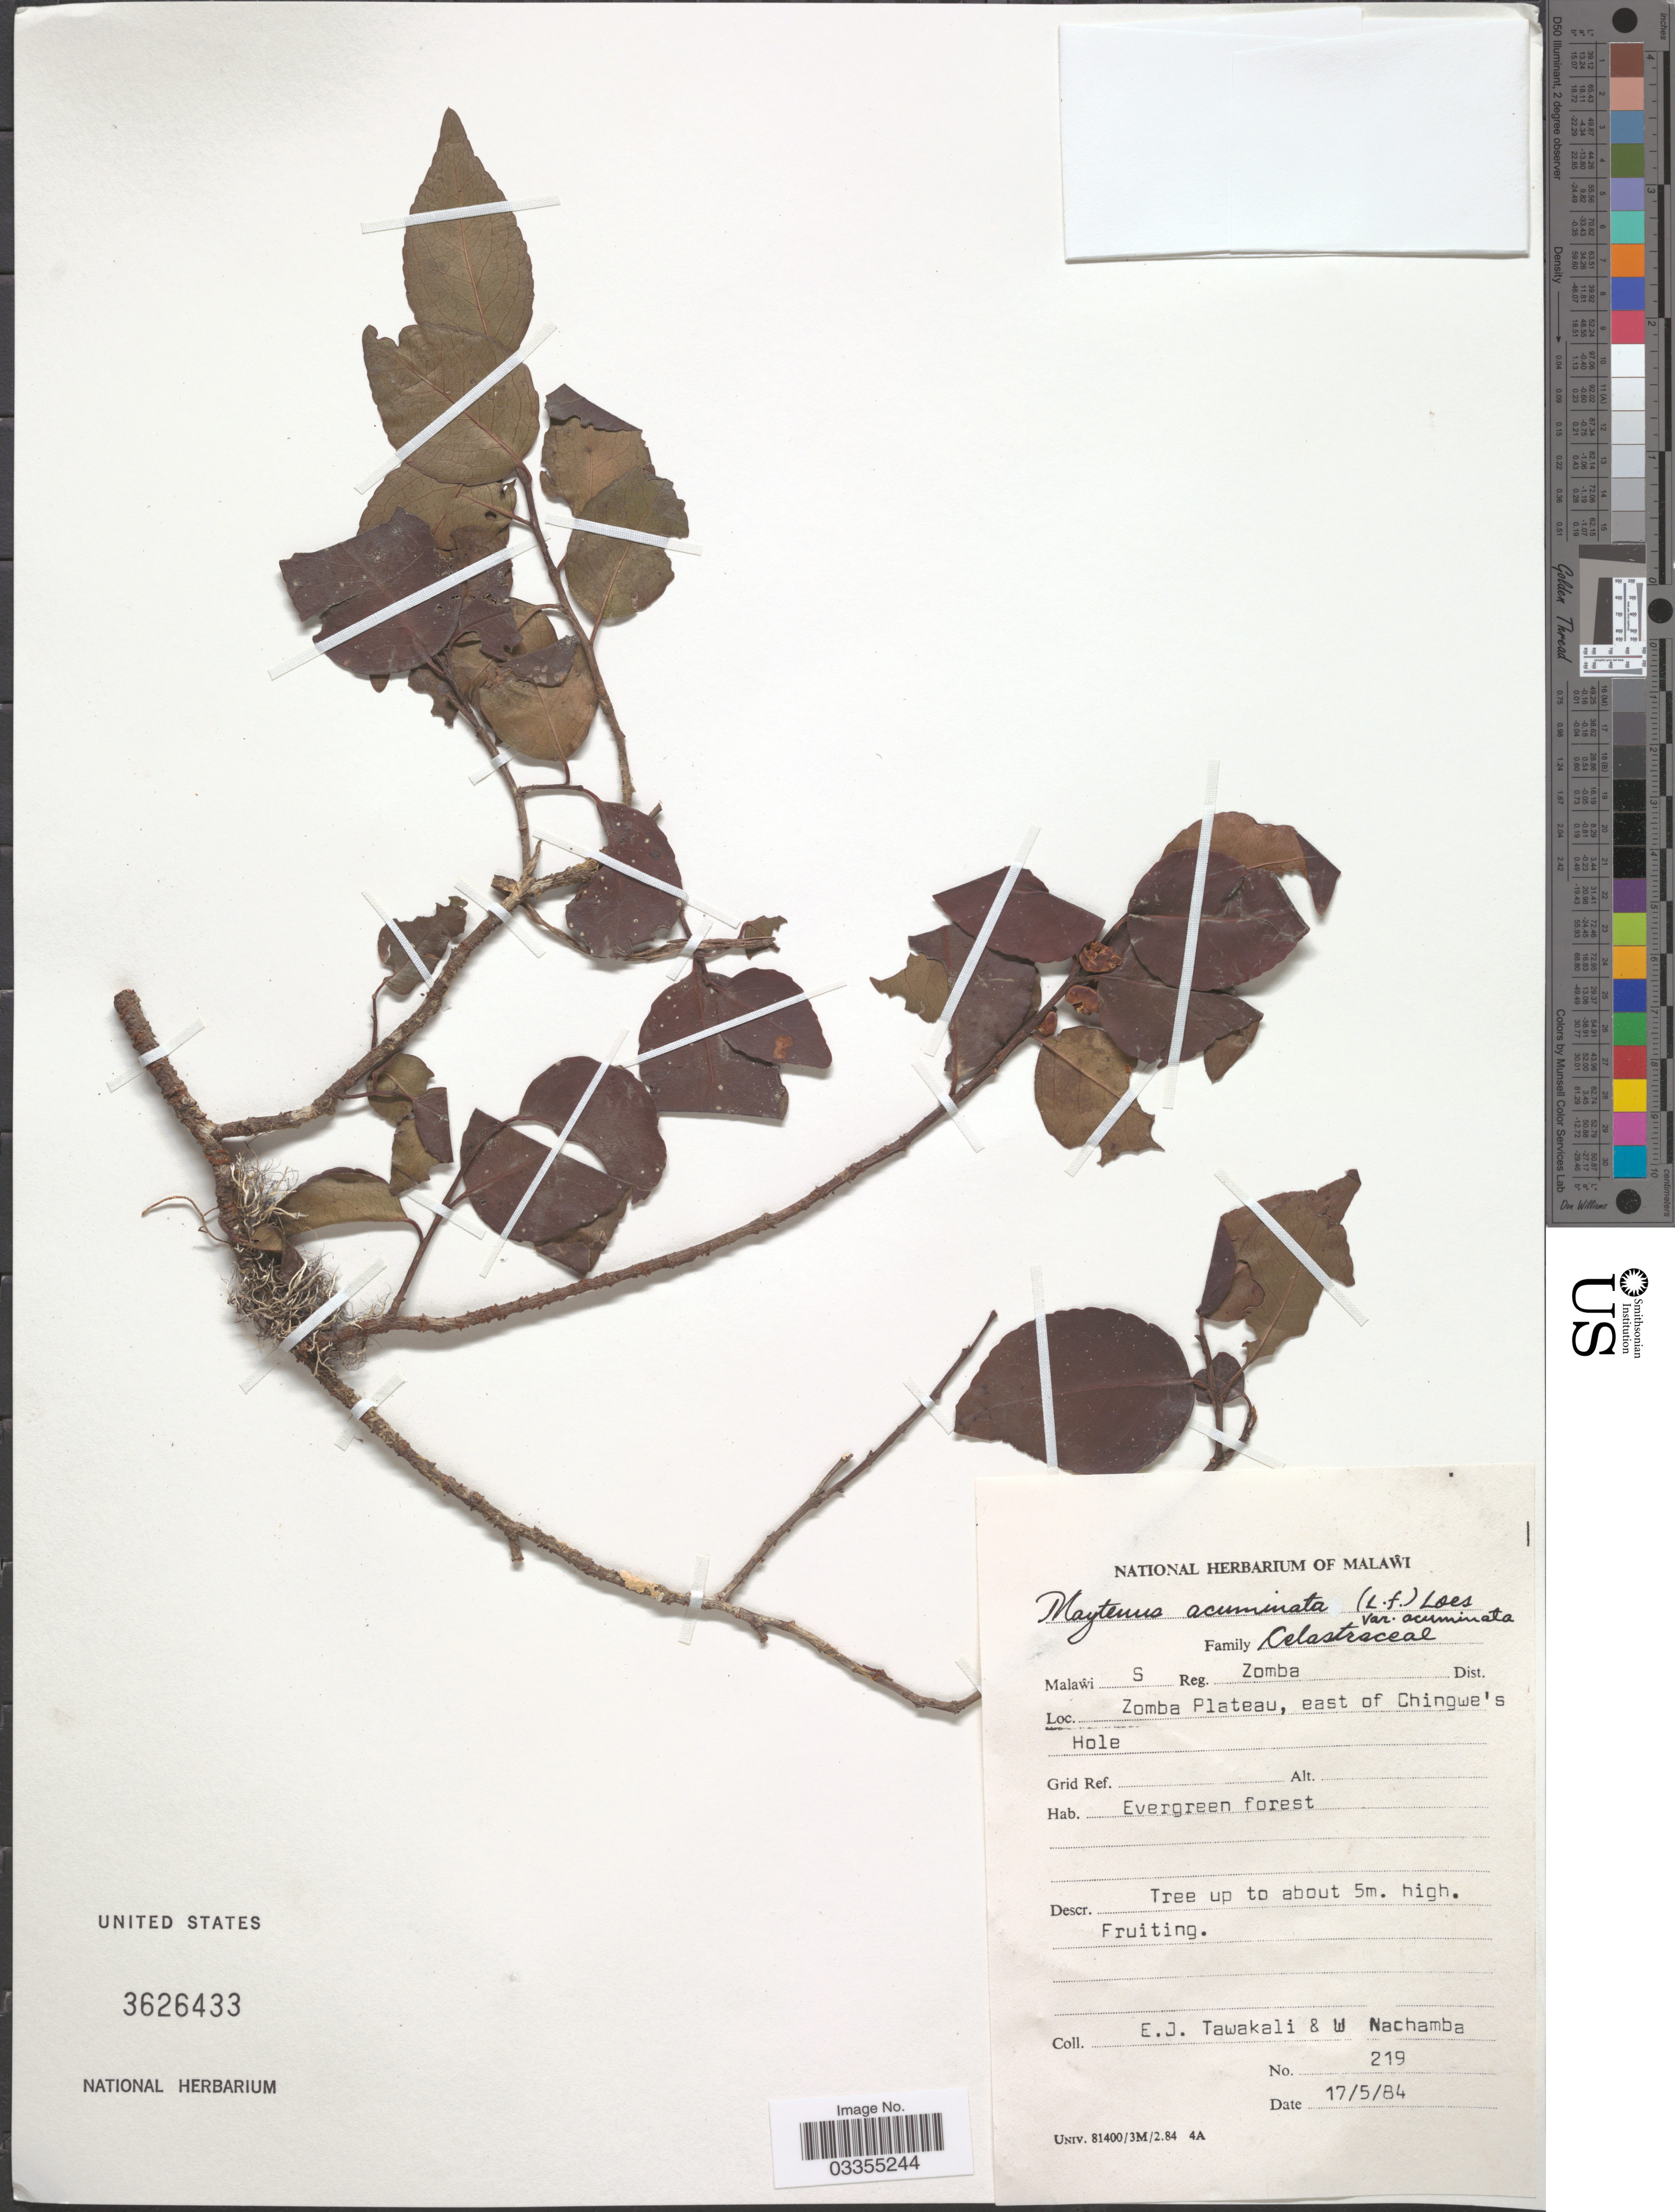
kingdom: Plantae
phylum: Tracheophyta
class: Magnoliopsida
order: Celastrales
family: Celastraceae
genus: Maytenus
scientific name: Maytenus acuminata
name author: (L. f.) Loes.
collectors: E. Tawakali & W. Nachamba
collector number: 219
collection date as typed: Transcribed d/m/y: 17/5/84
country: Malawi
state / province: Southern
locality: S Reg. Zomba Dist. Zomba Plateau, east of Chingwe's Hole.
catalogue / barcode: US 3626433